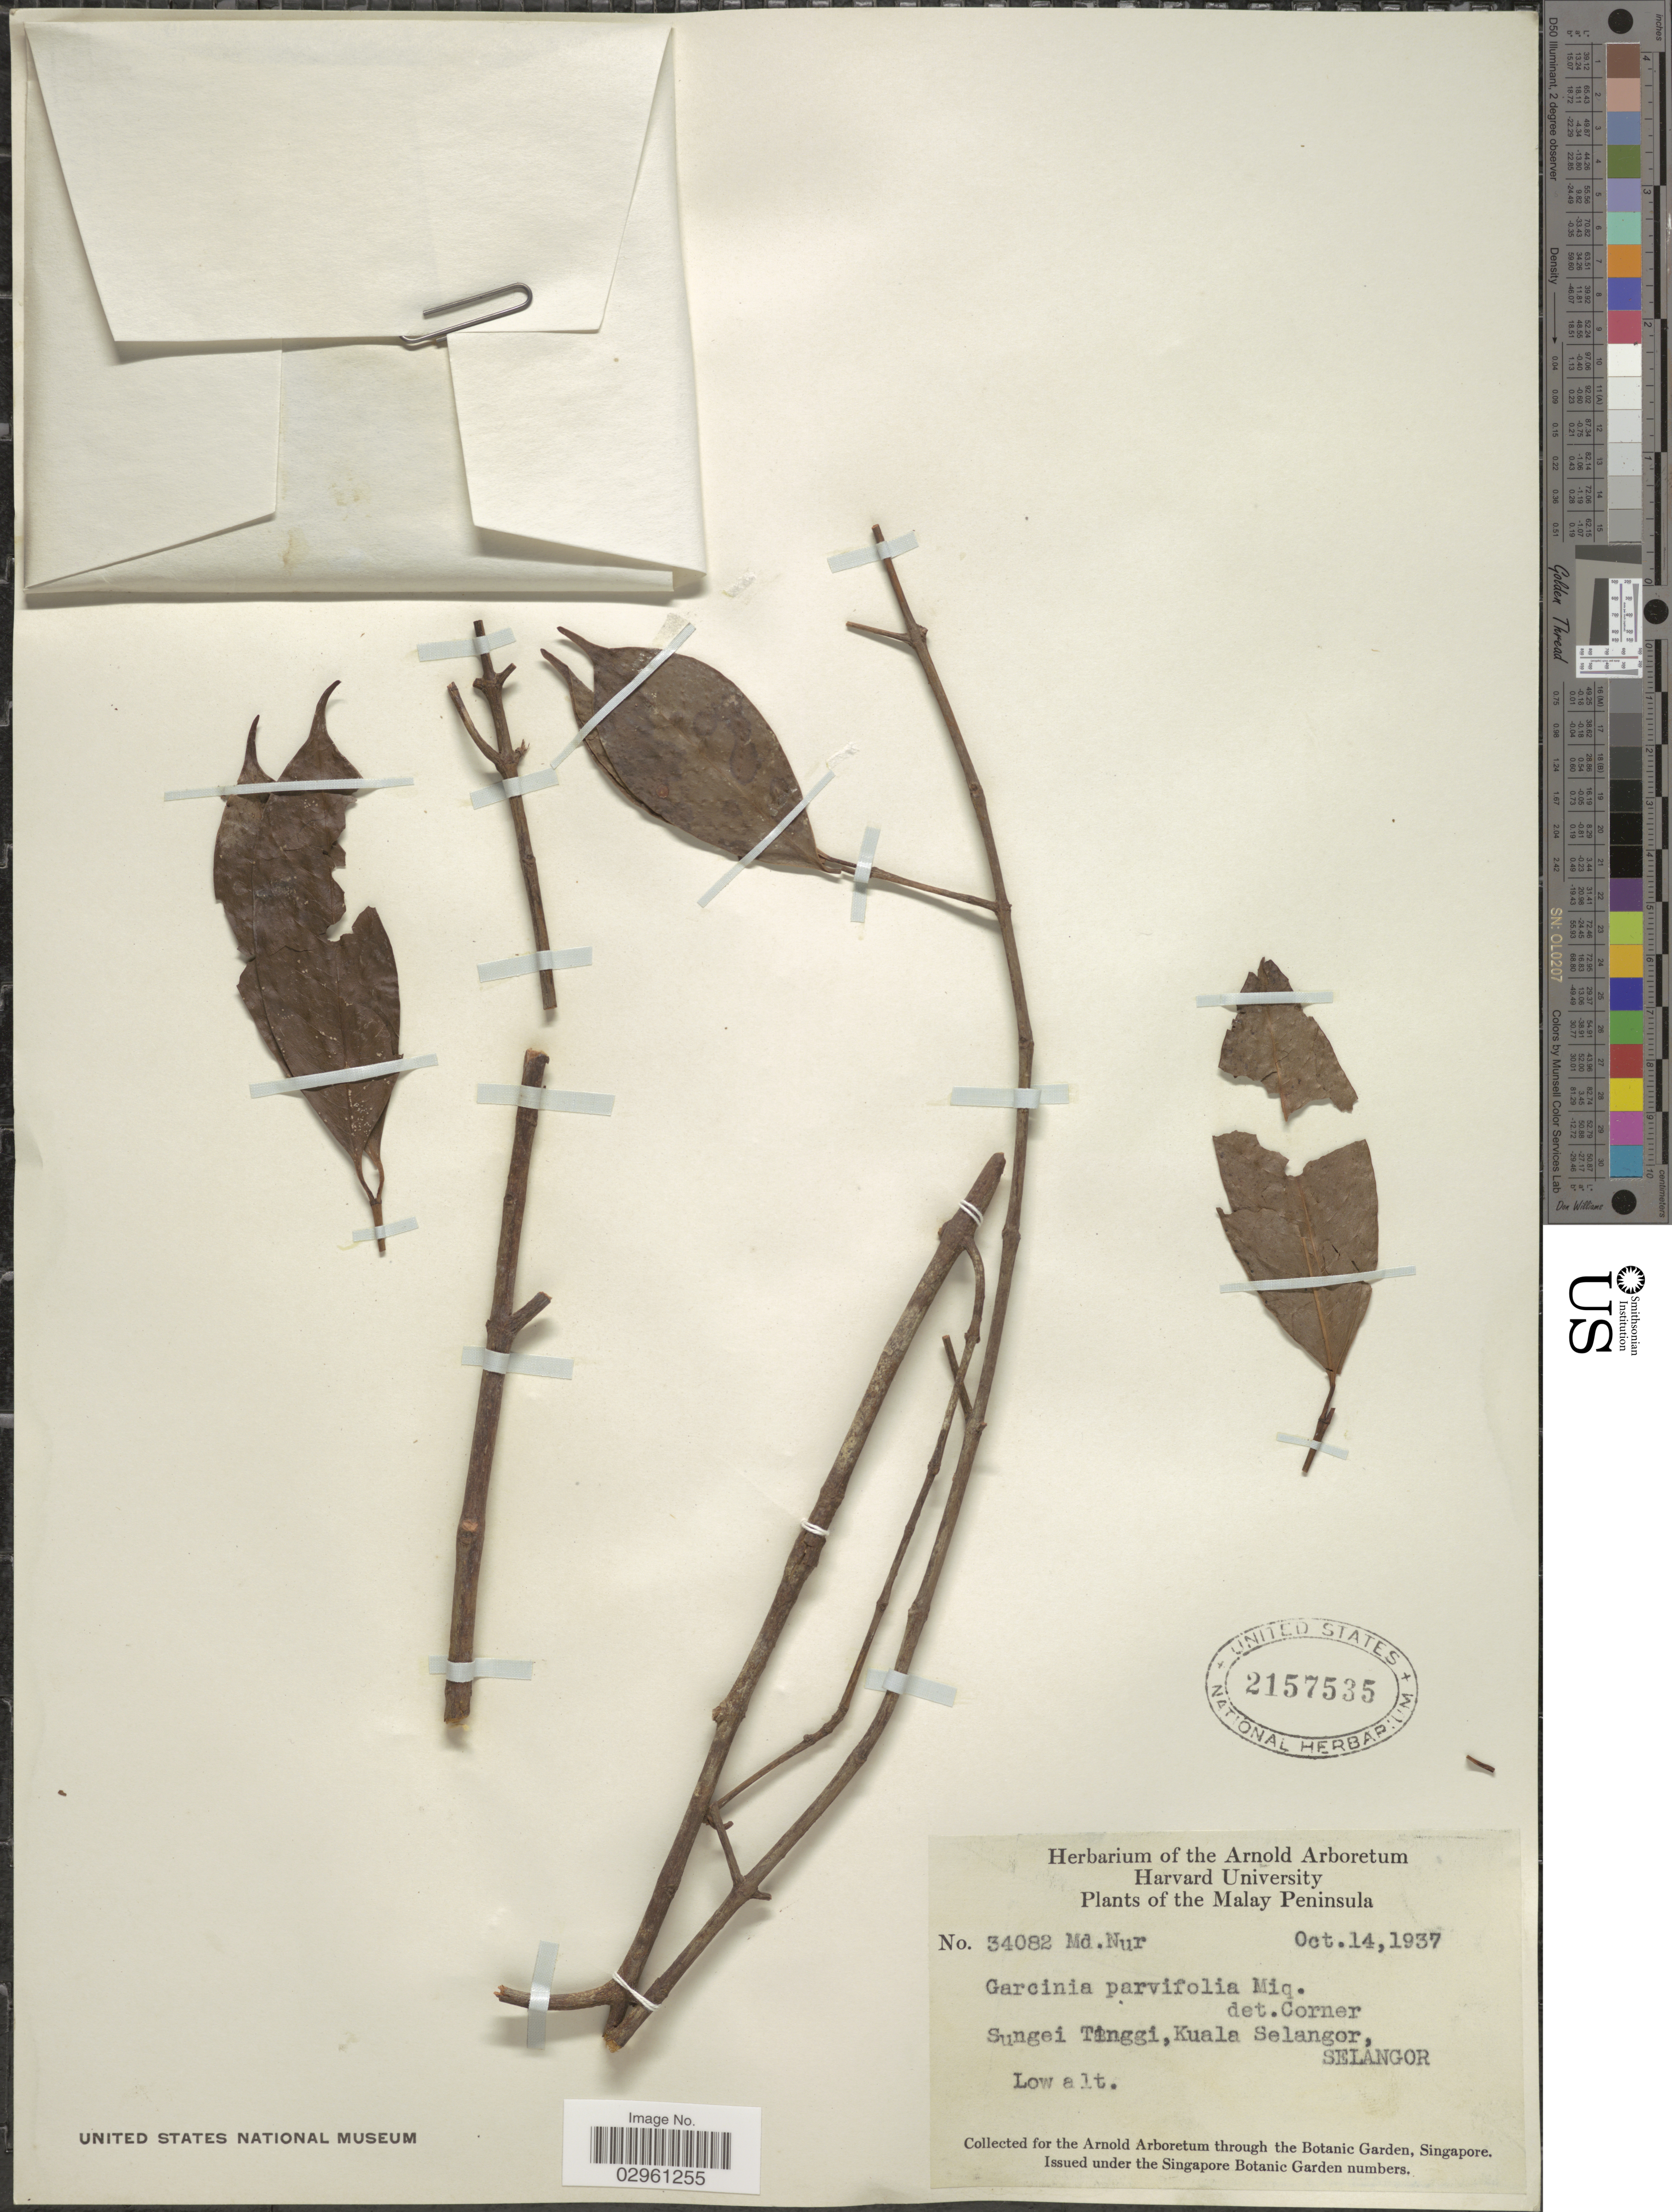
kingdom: Plantae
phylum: Tracheophyta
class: Magnoliopsida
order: Malpighiales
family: Clusiaceae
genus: Garcinia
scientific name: Garcinia parvifolia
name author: (Miq.) Miq.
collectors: M. Nur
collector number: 34082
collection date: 1937-10-14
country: Malaysia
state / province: Selangor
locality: Malay Peninsula. Sungei Tinggi, Kuala Selangor.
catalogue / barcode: US 2157535